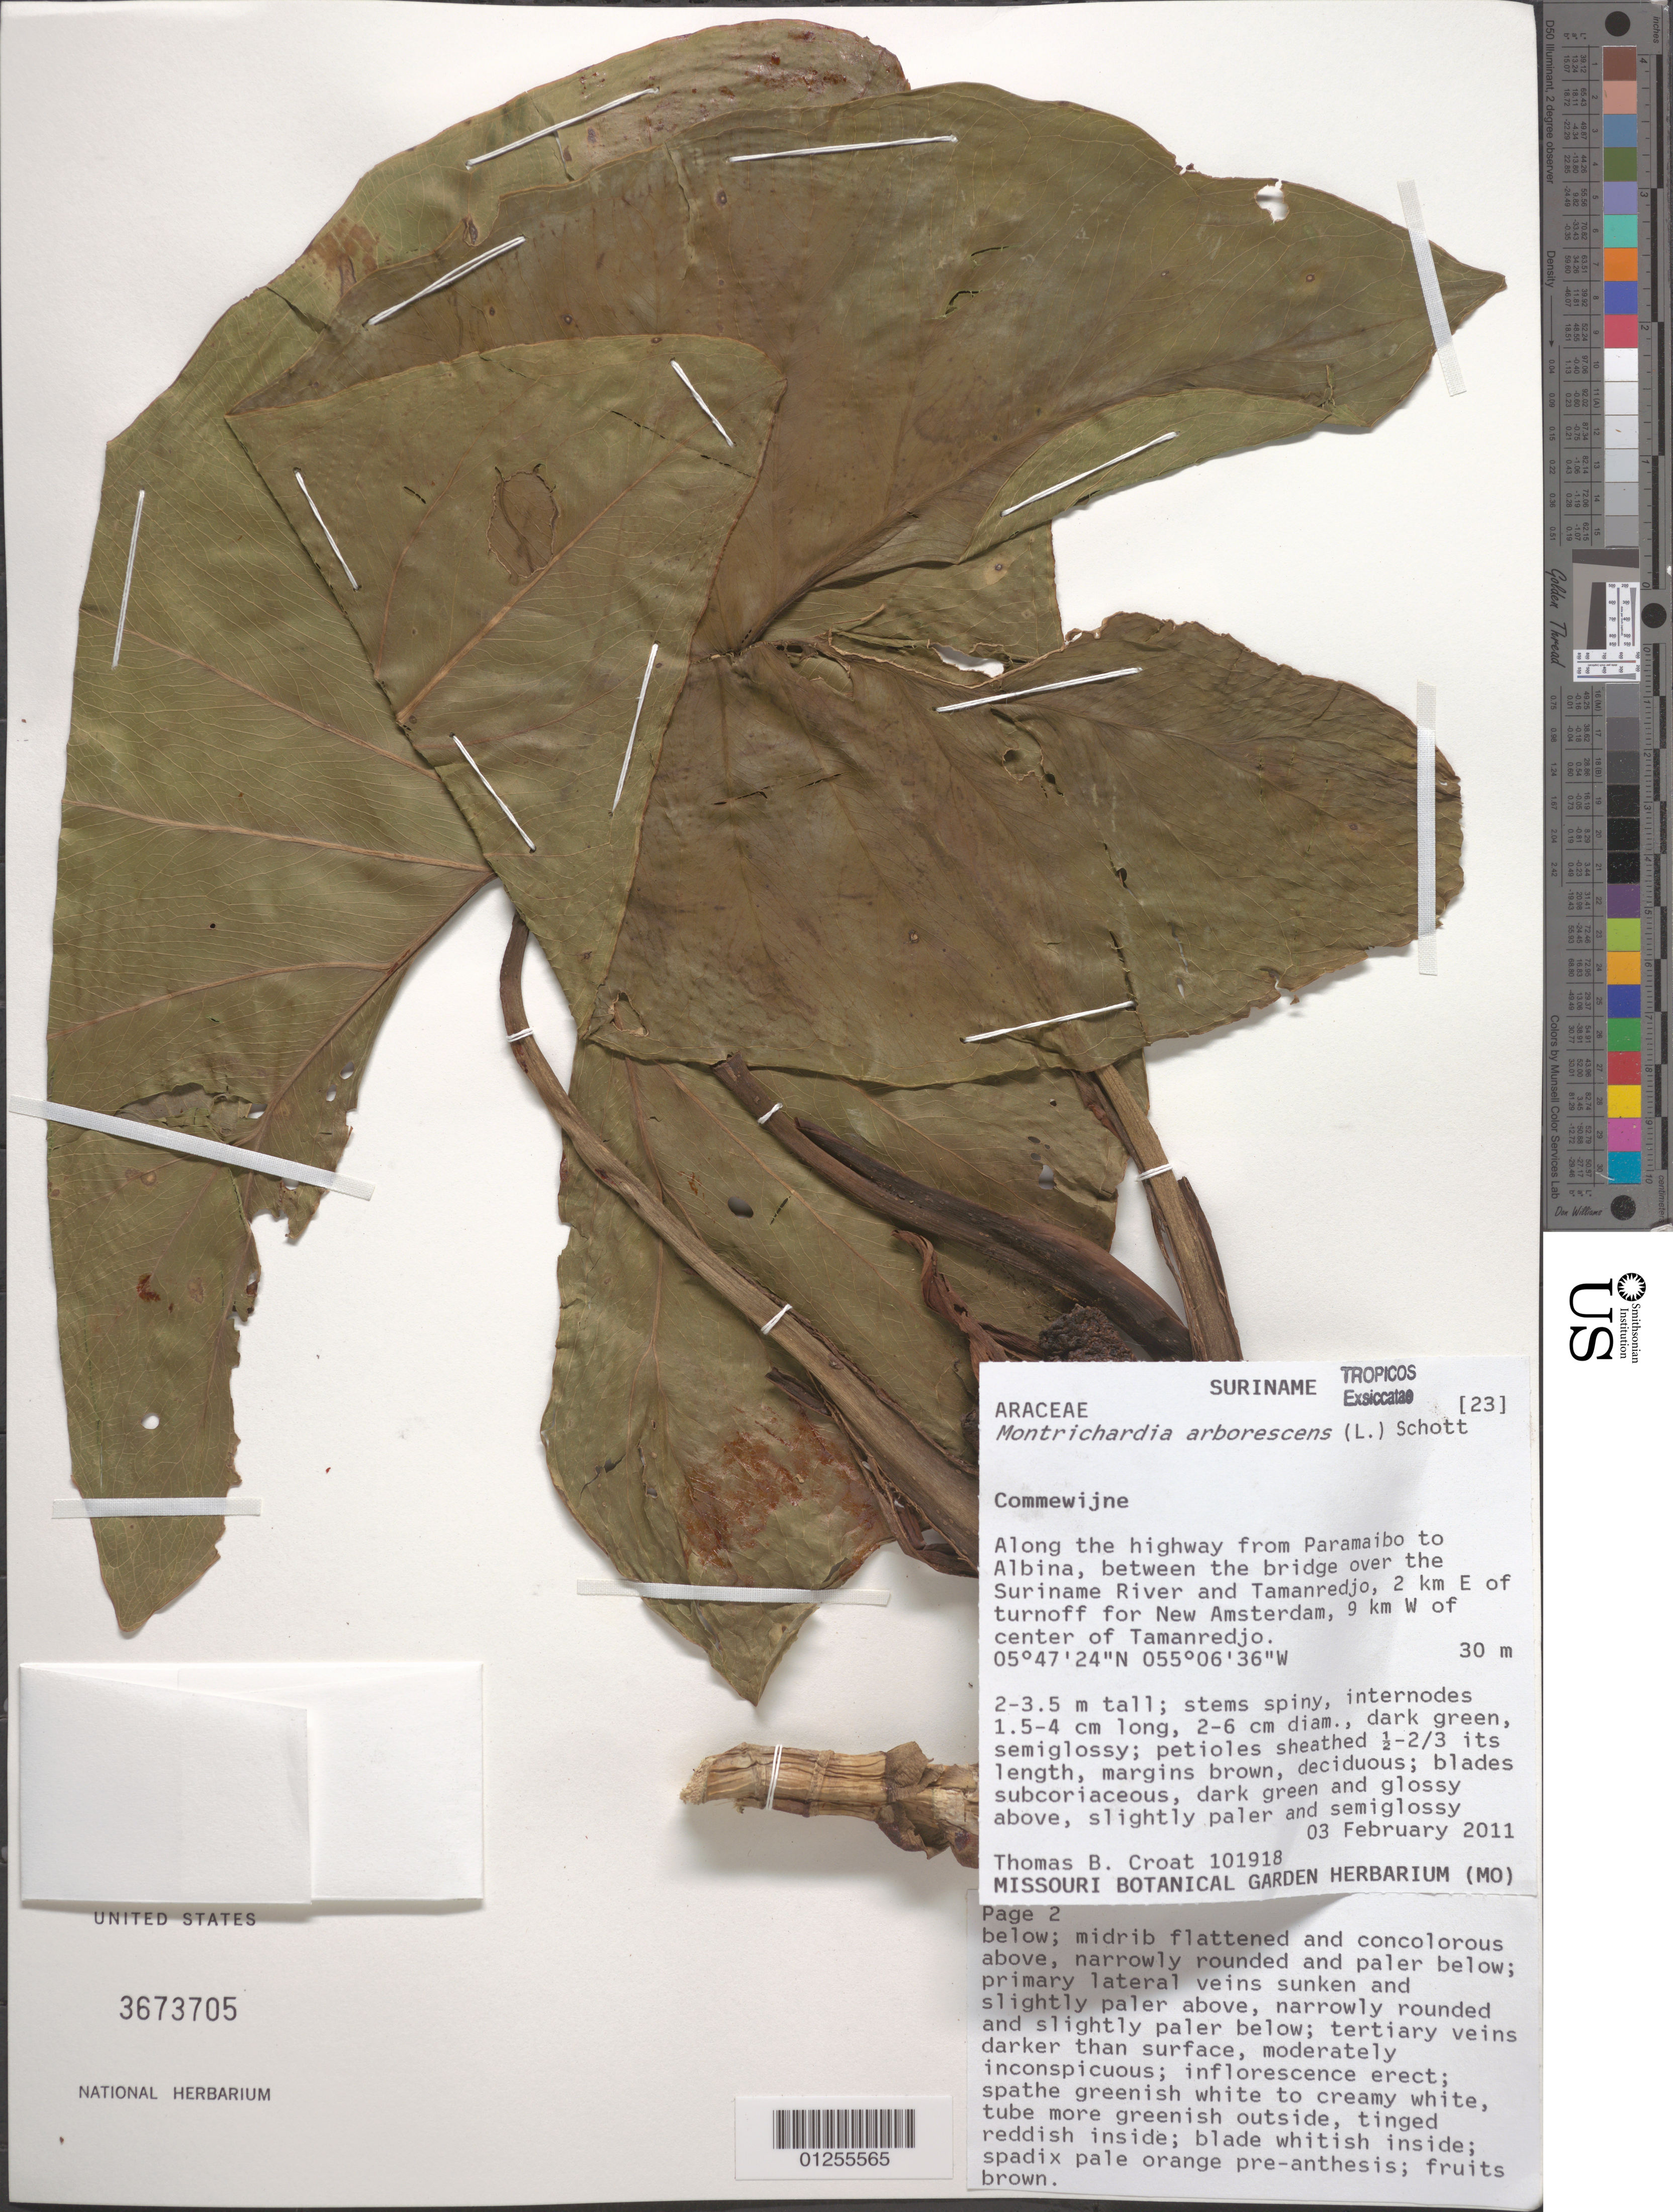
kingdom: Plantae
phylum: Tracheophyta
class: Liliopsida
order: Alismatales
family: Araceae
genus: Montrichardia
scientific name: Montrichardia arborescens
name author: (L.) Schott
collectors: T. B. Croat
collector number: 101918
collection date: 2011-02-03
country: Suriname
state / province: Commewijne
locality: Along the highway from Paramibo to Albina, between the bridge over the Suriname River and Tamanredjo, 2 km E of turnoff for New Amsterdam, 9km W of center of Tamranredjo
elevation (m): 30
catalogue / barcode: US 3673705